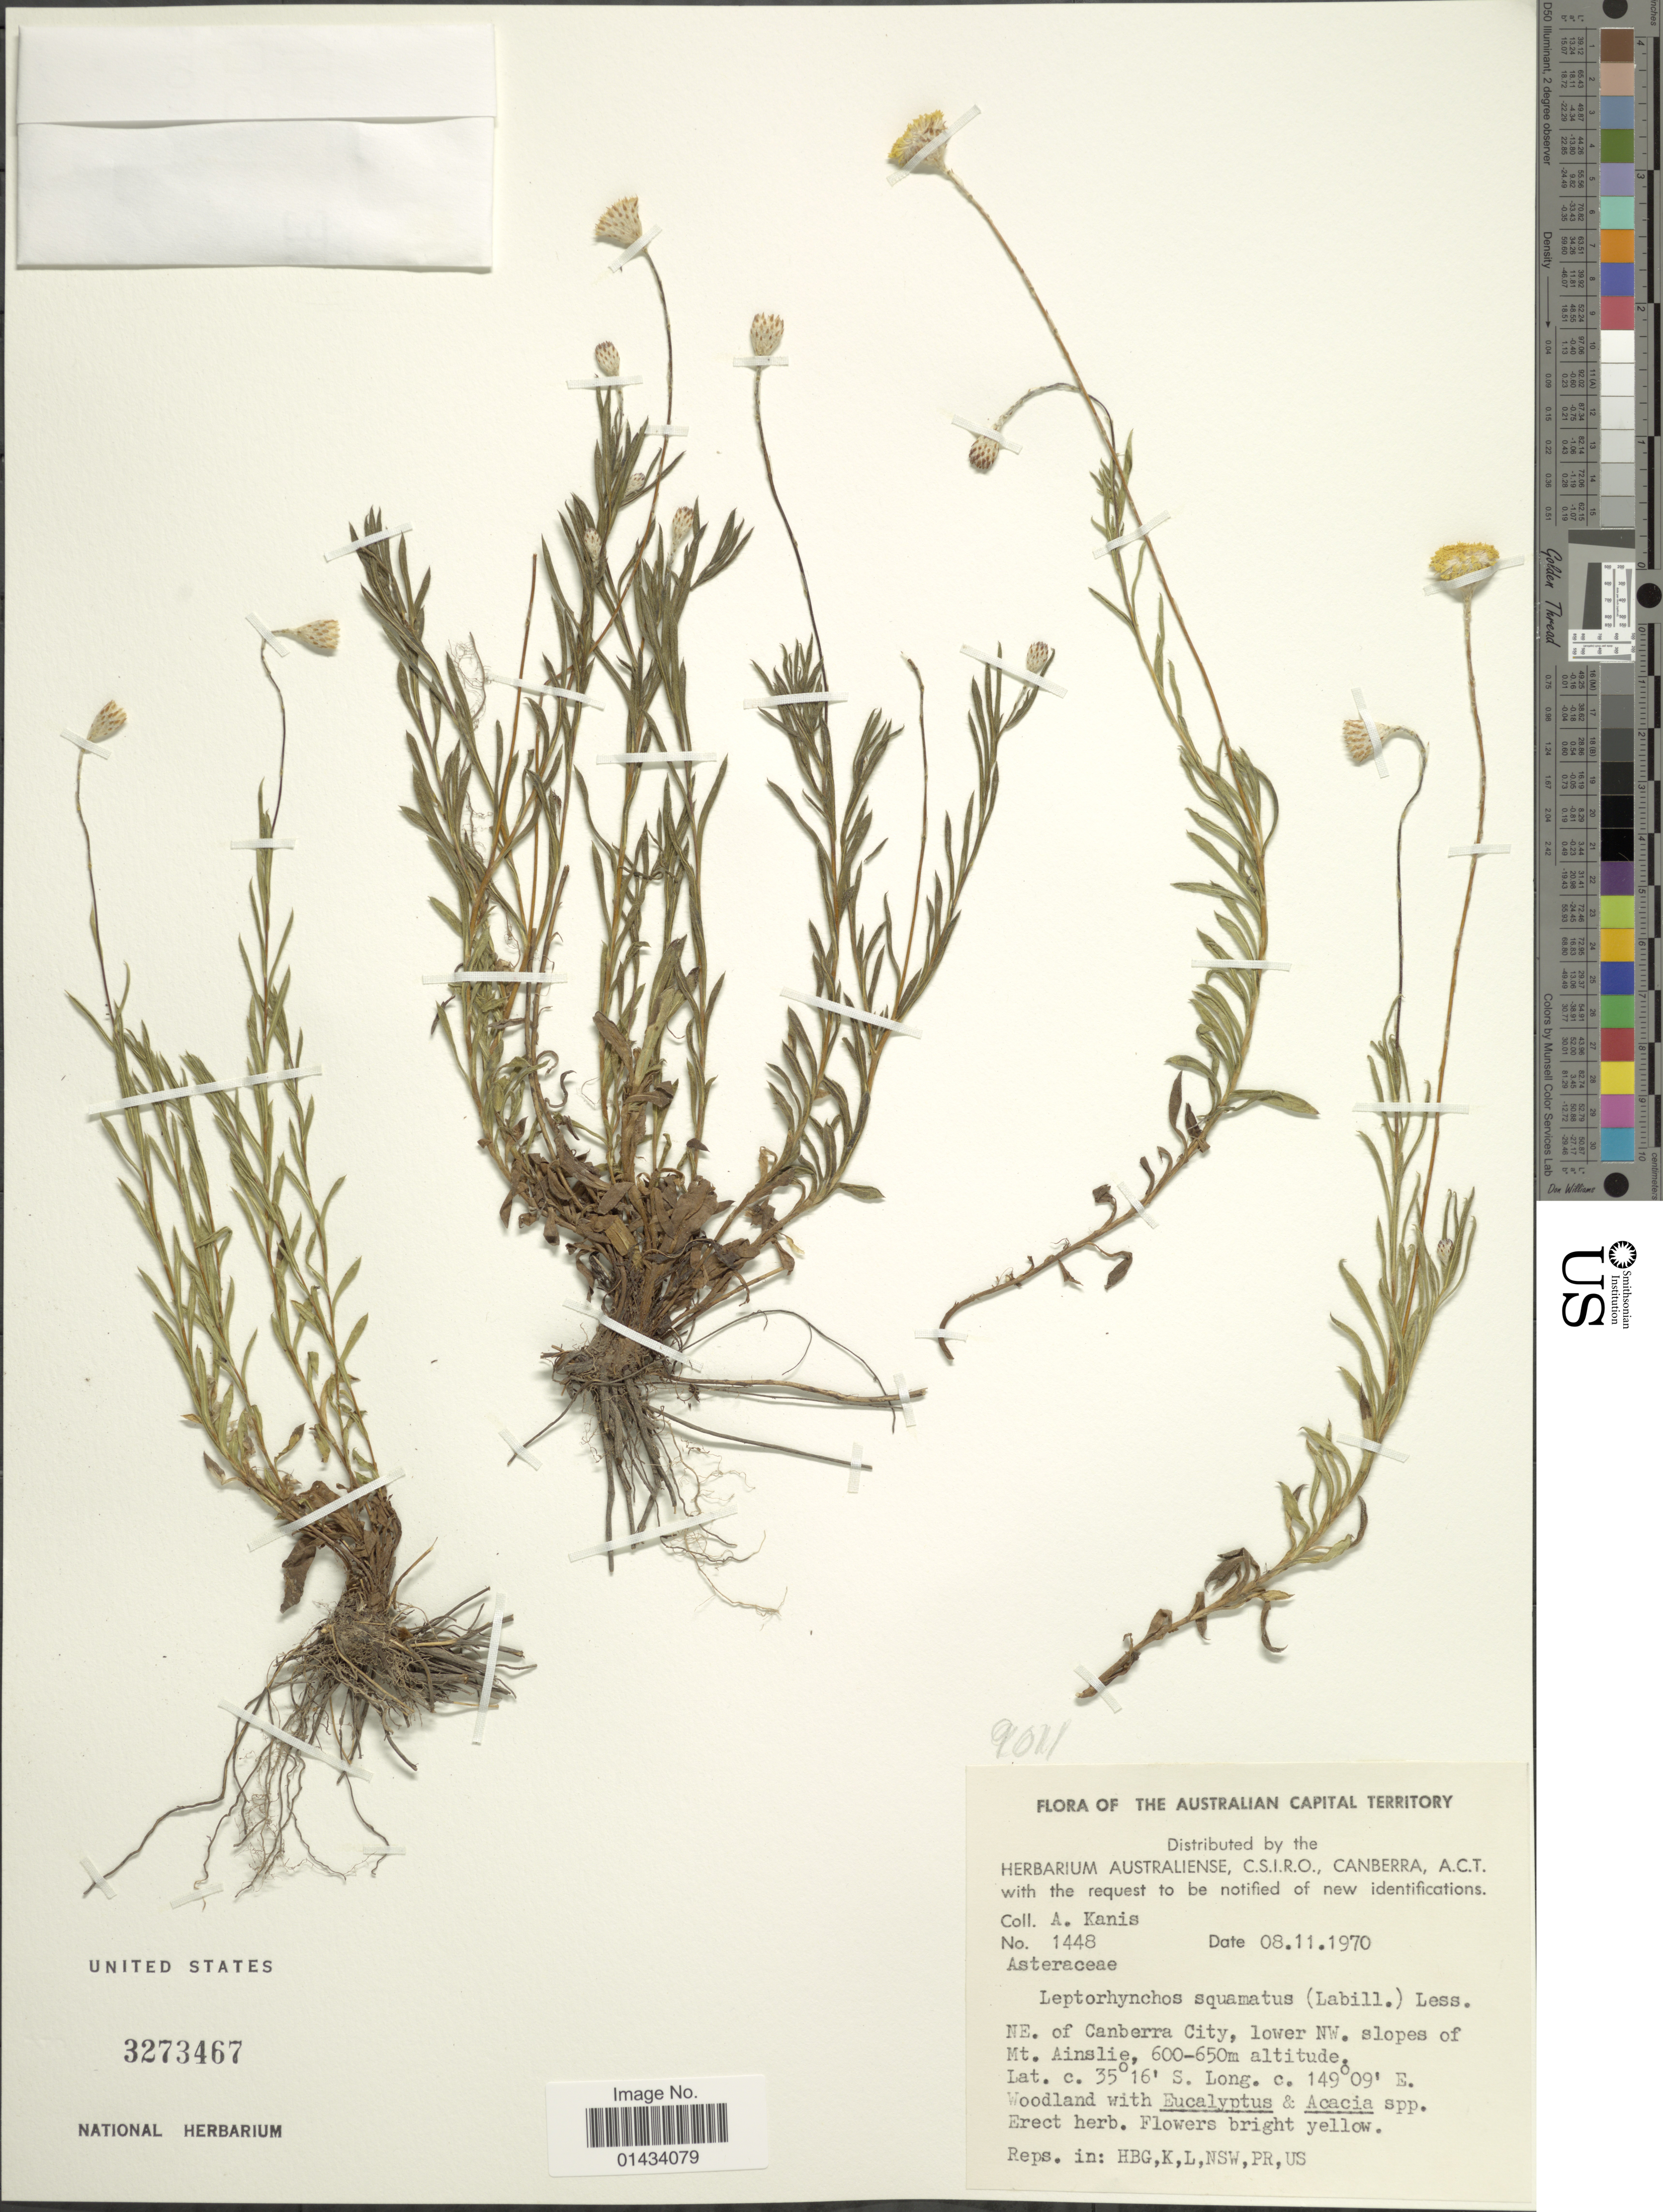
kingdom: Plantae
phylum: Tracheophyta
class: Magnoliopsida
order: Asterales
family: Asteraceae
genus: Leptorhynchos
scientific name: Leptorhynchos squamatus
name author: (Labill.) Less.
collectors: A. Kanis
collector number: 1448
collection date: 1970-11-08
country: Australia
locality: Australian Capital Territory, NE. of Canberra City, lower NW. slopes of Mt. Ainslie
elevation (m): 600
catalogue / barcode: US 3273467